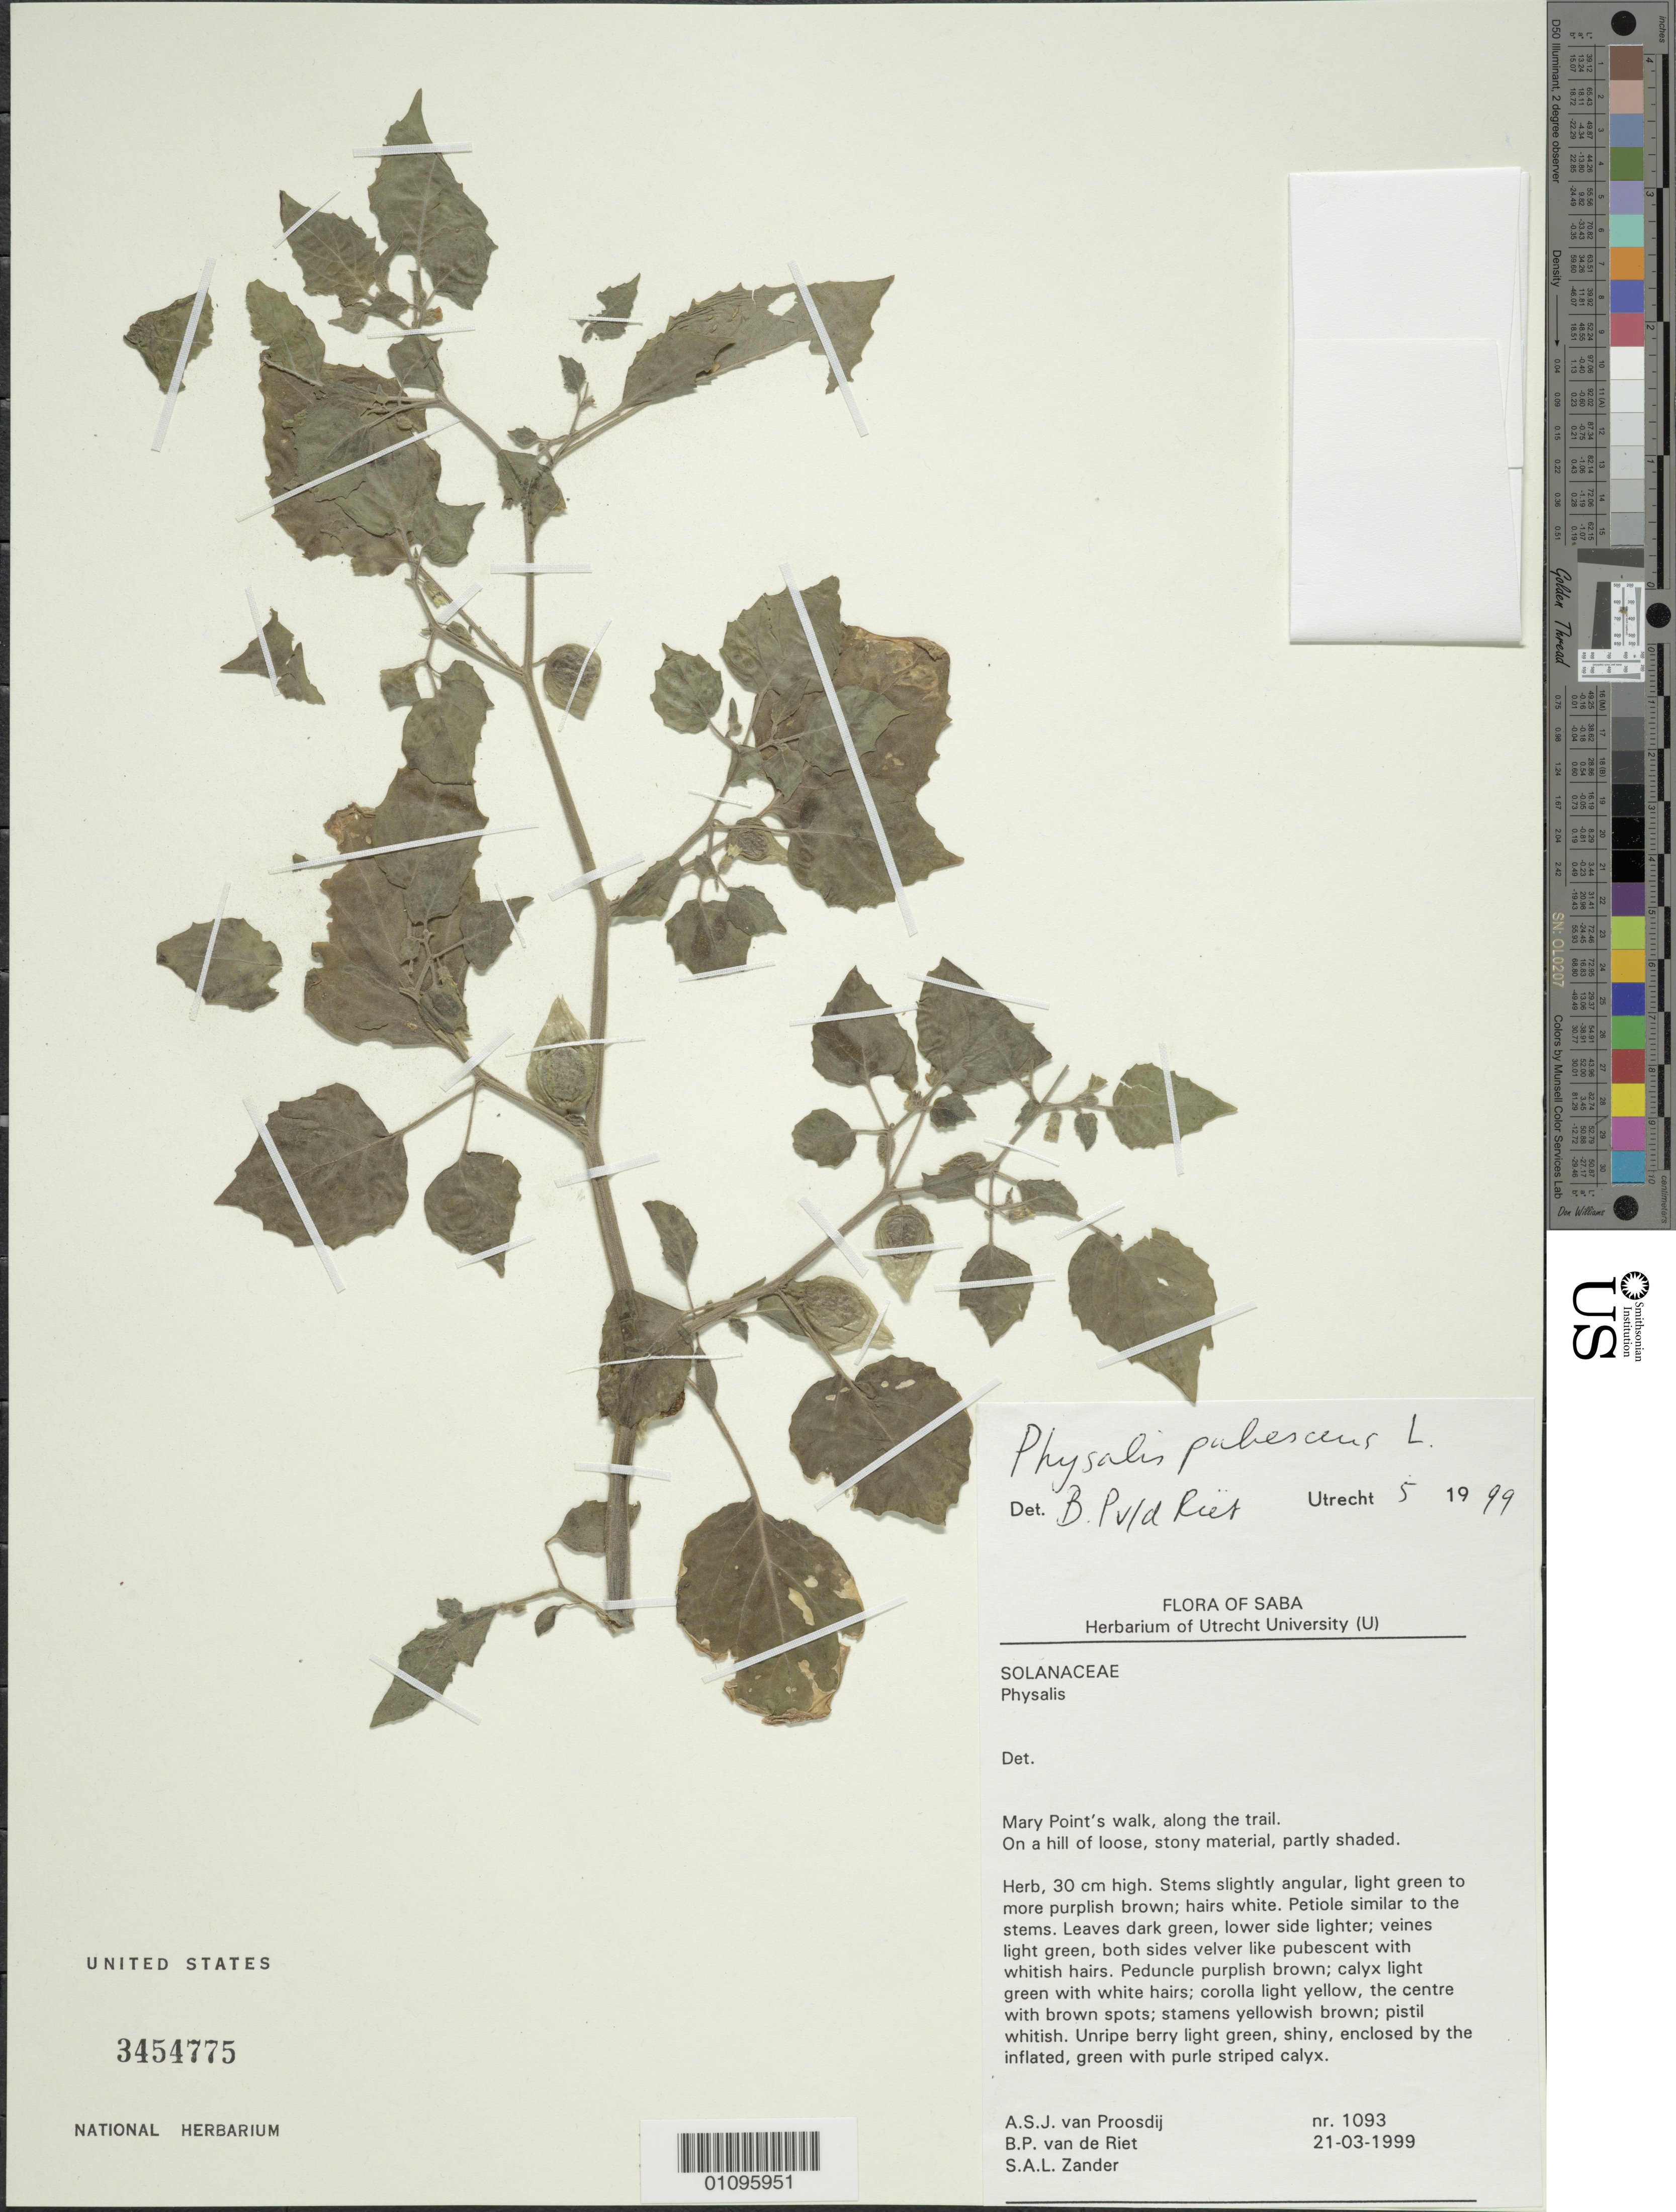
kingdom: Plantae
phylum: Tracheophyta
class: Magnoliopsida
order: Solanales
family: Solanaceae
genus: Physalis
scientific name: Physalis pubescens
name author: L.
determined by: Riet, B. P. van de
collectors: A. Proosdij, B. Riet & S. Zander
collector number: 1093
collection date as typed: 21 Mar 1999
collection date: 1999-03-21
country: Netherlands Antilles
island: Saba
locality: Mary Point's walk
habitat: Along trail; on a hill of loose, stony material, partly shaded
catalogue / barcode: US 3454775